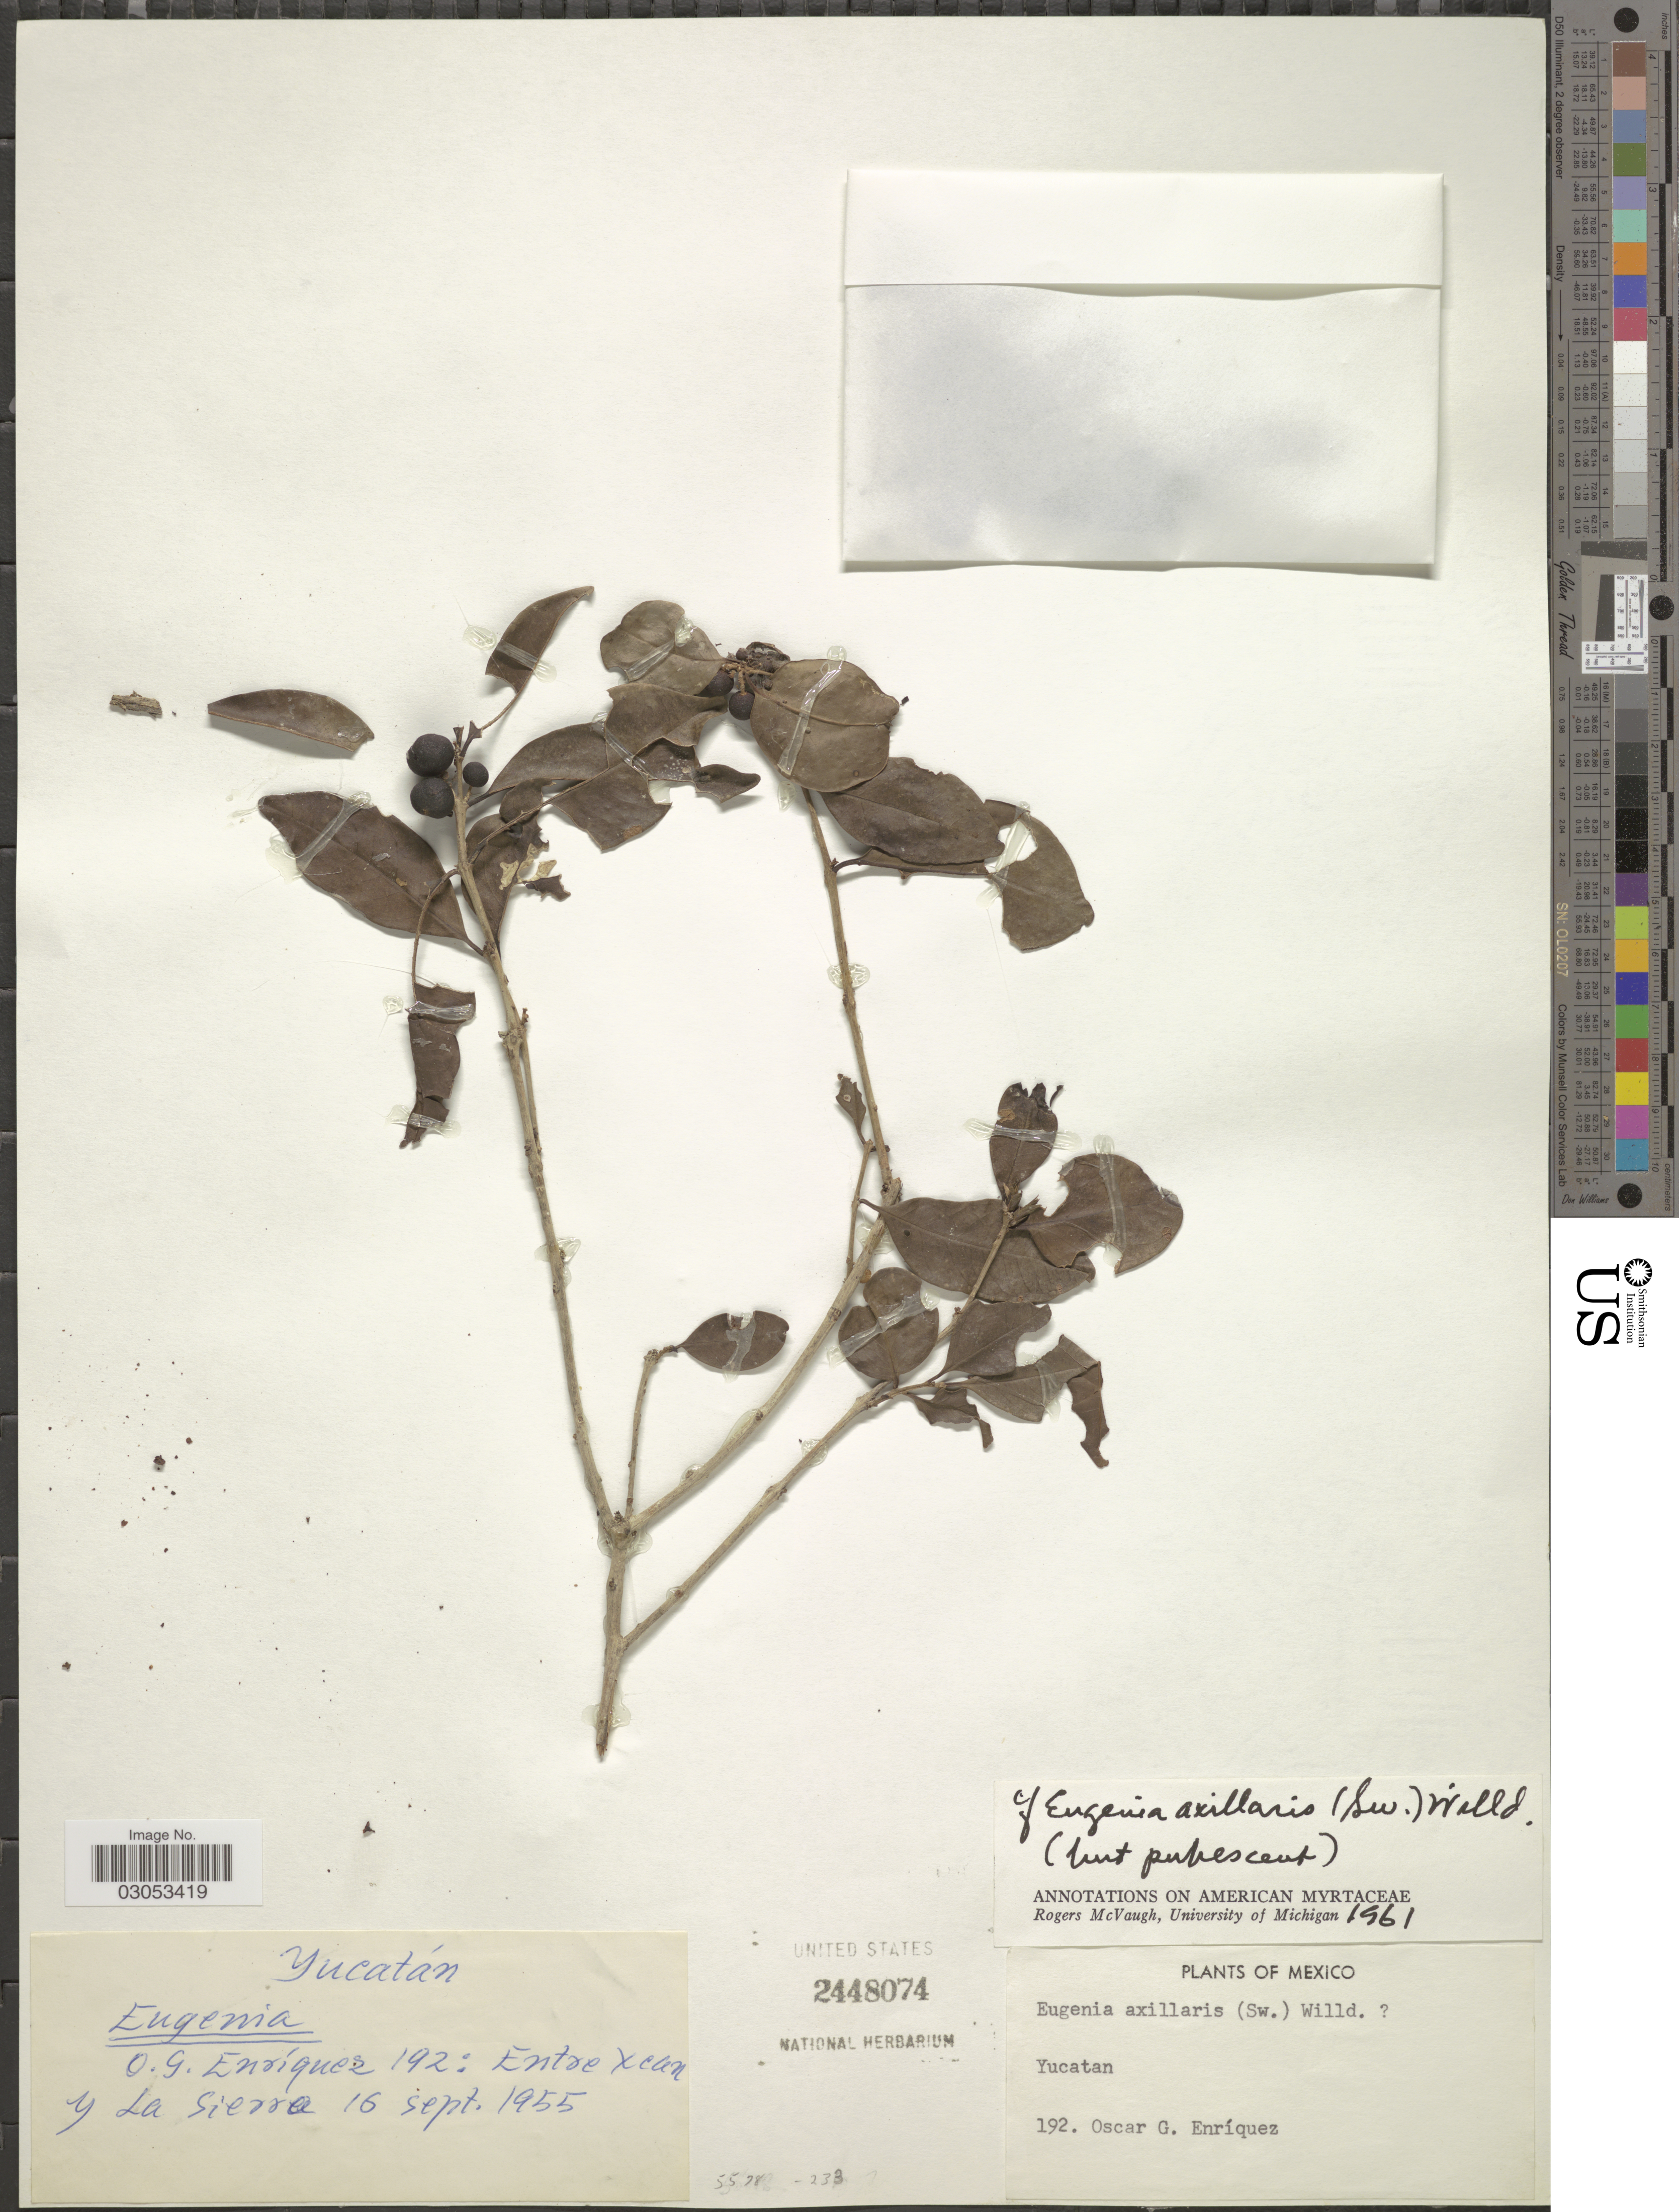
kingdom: Plantae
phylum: Tracheophyta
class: Magnoliopsida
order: Myrtales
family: Myrtaceae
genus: Eugenia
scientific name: Eugenia axillaris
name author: (Sw.) Willd.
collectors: O. Enriquez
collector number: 192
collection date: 1955-09-16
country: Mexico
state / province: Yucatán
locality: Entre Xcan y La Sierra.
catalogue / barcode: US 2448074